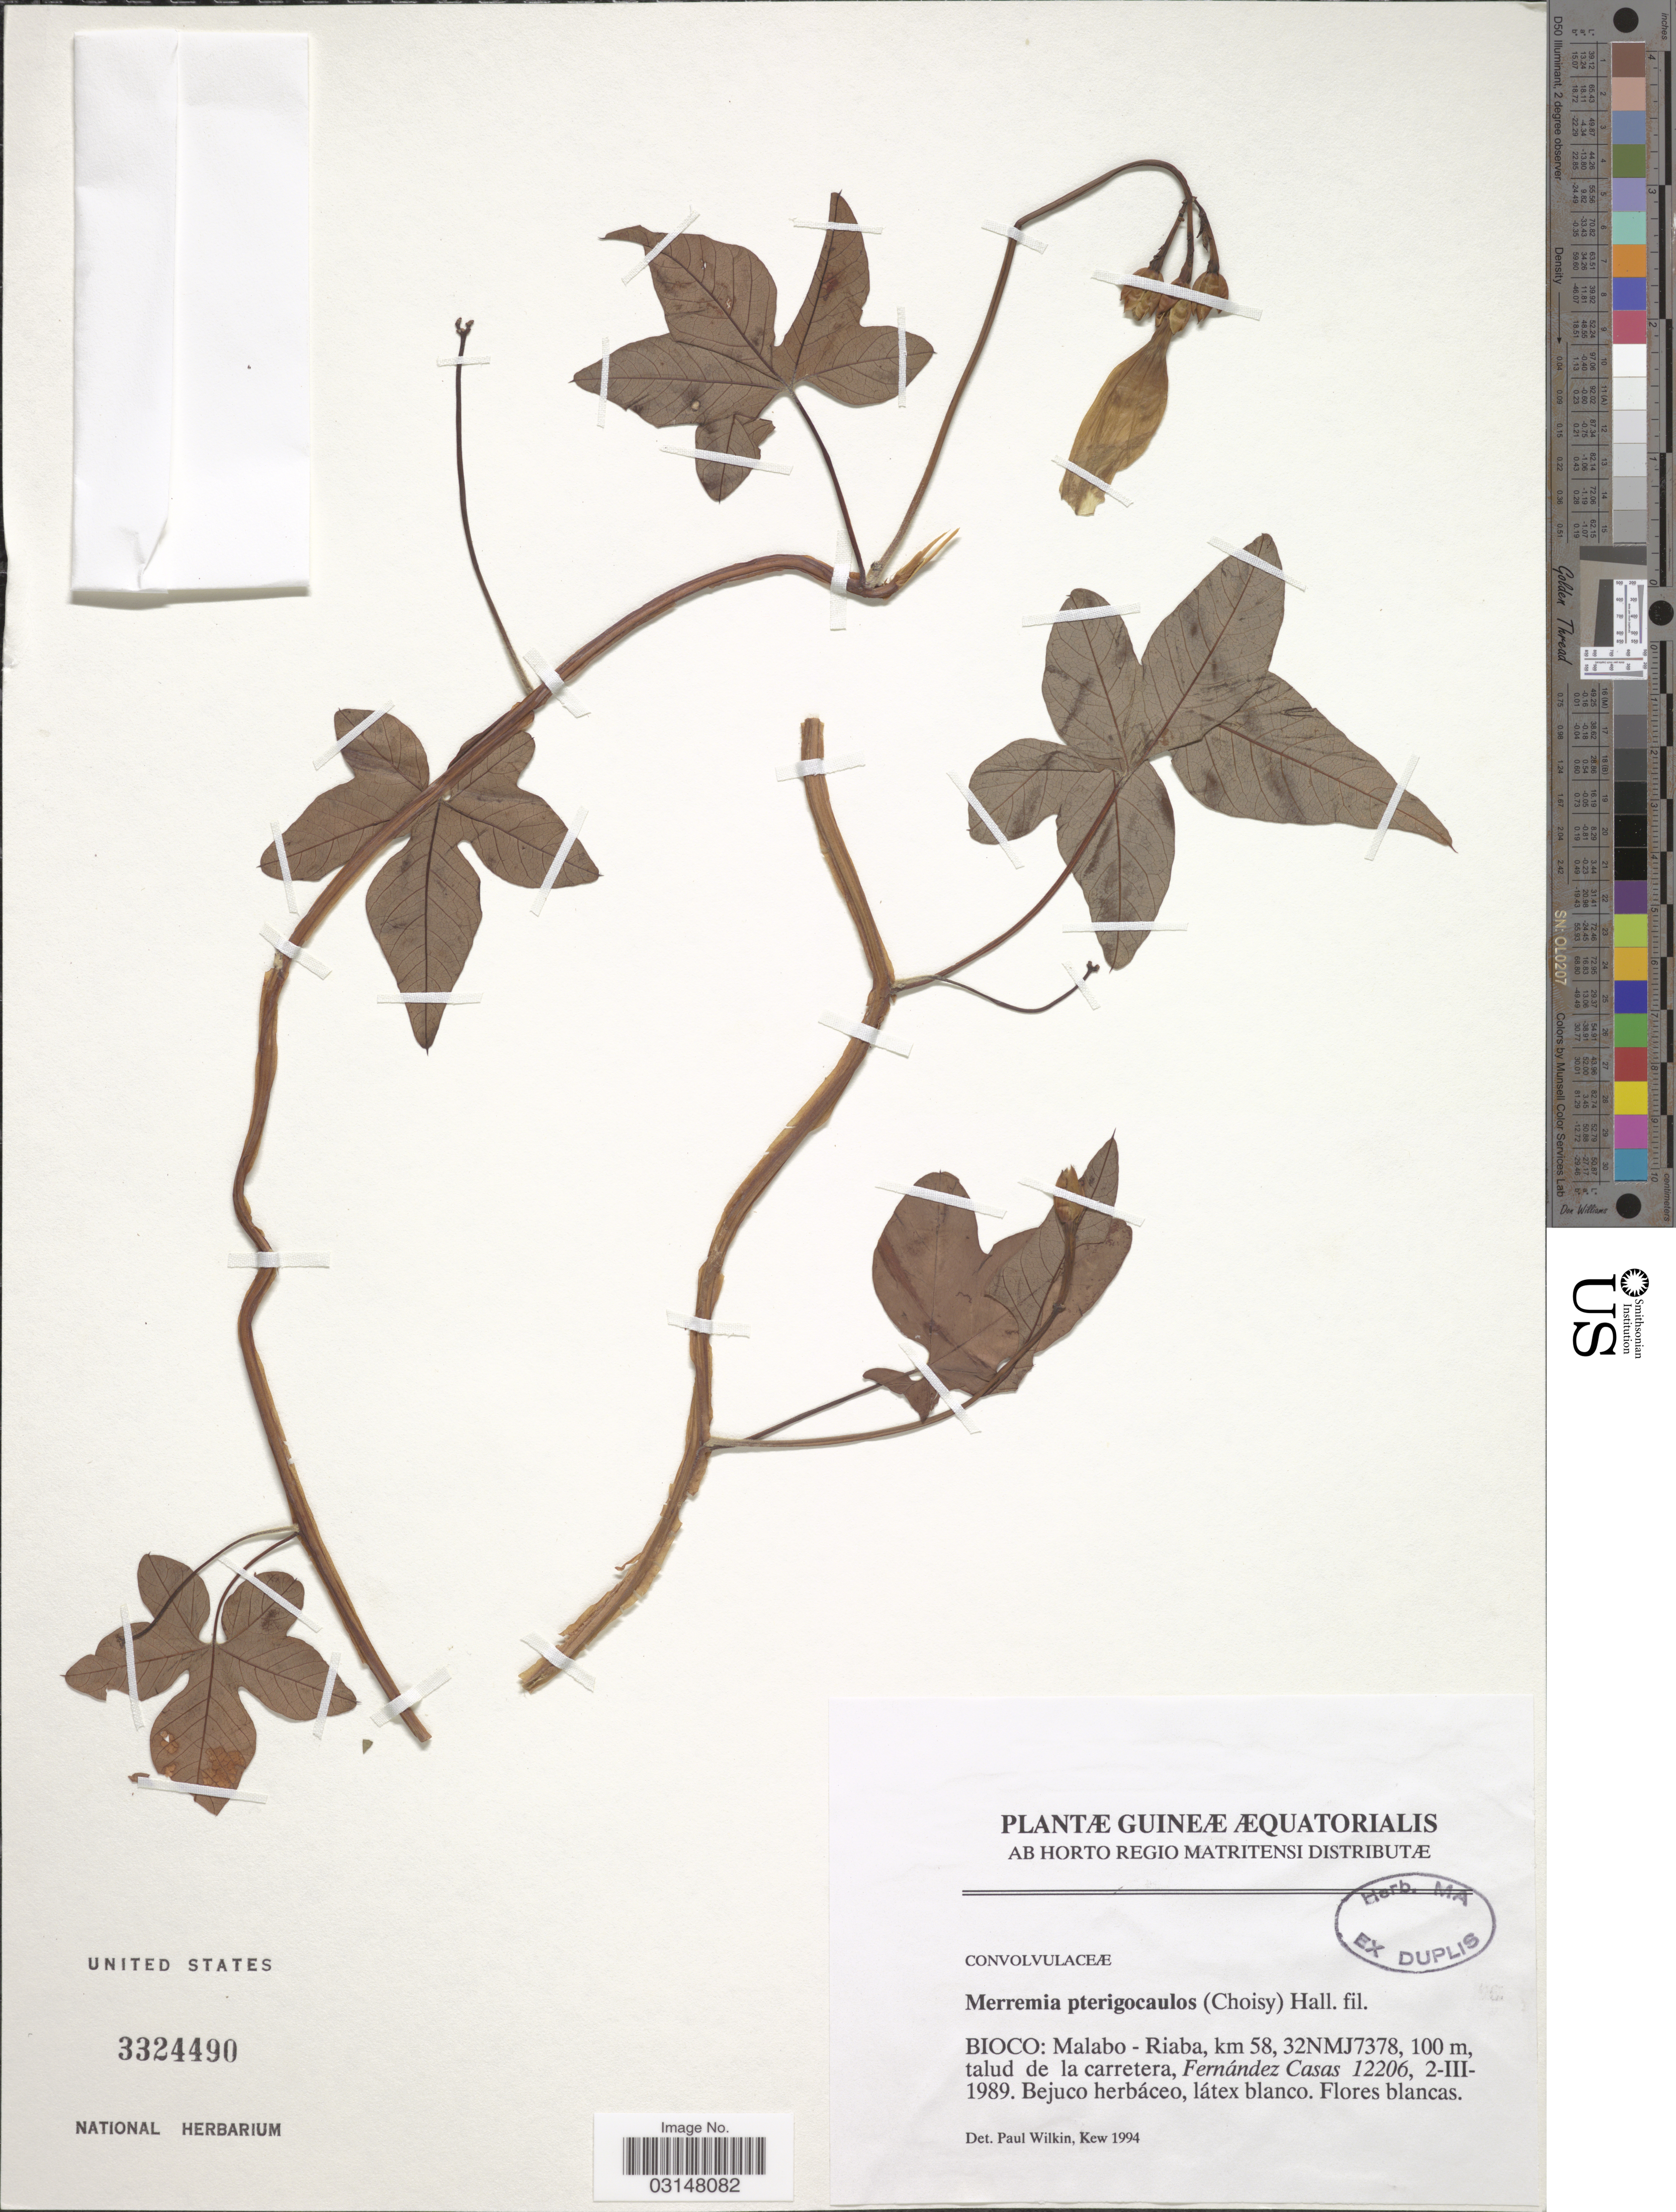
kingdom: Plantae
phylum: Tracheophyta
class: Magnoliopsida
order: Solanales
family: Convolvulaceae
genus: Merremia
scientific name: Merremia pterygocaulos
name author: (Choisy) Hallier f.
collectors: F. Casas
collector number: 12206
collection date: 1989-03-02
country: Equatorial Guinea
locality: Guineæ Æquatorialis. Bioco: Malabo-Riaba, km 58, 32NMJ7378.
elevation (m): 100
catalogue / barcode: US 3324490